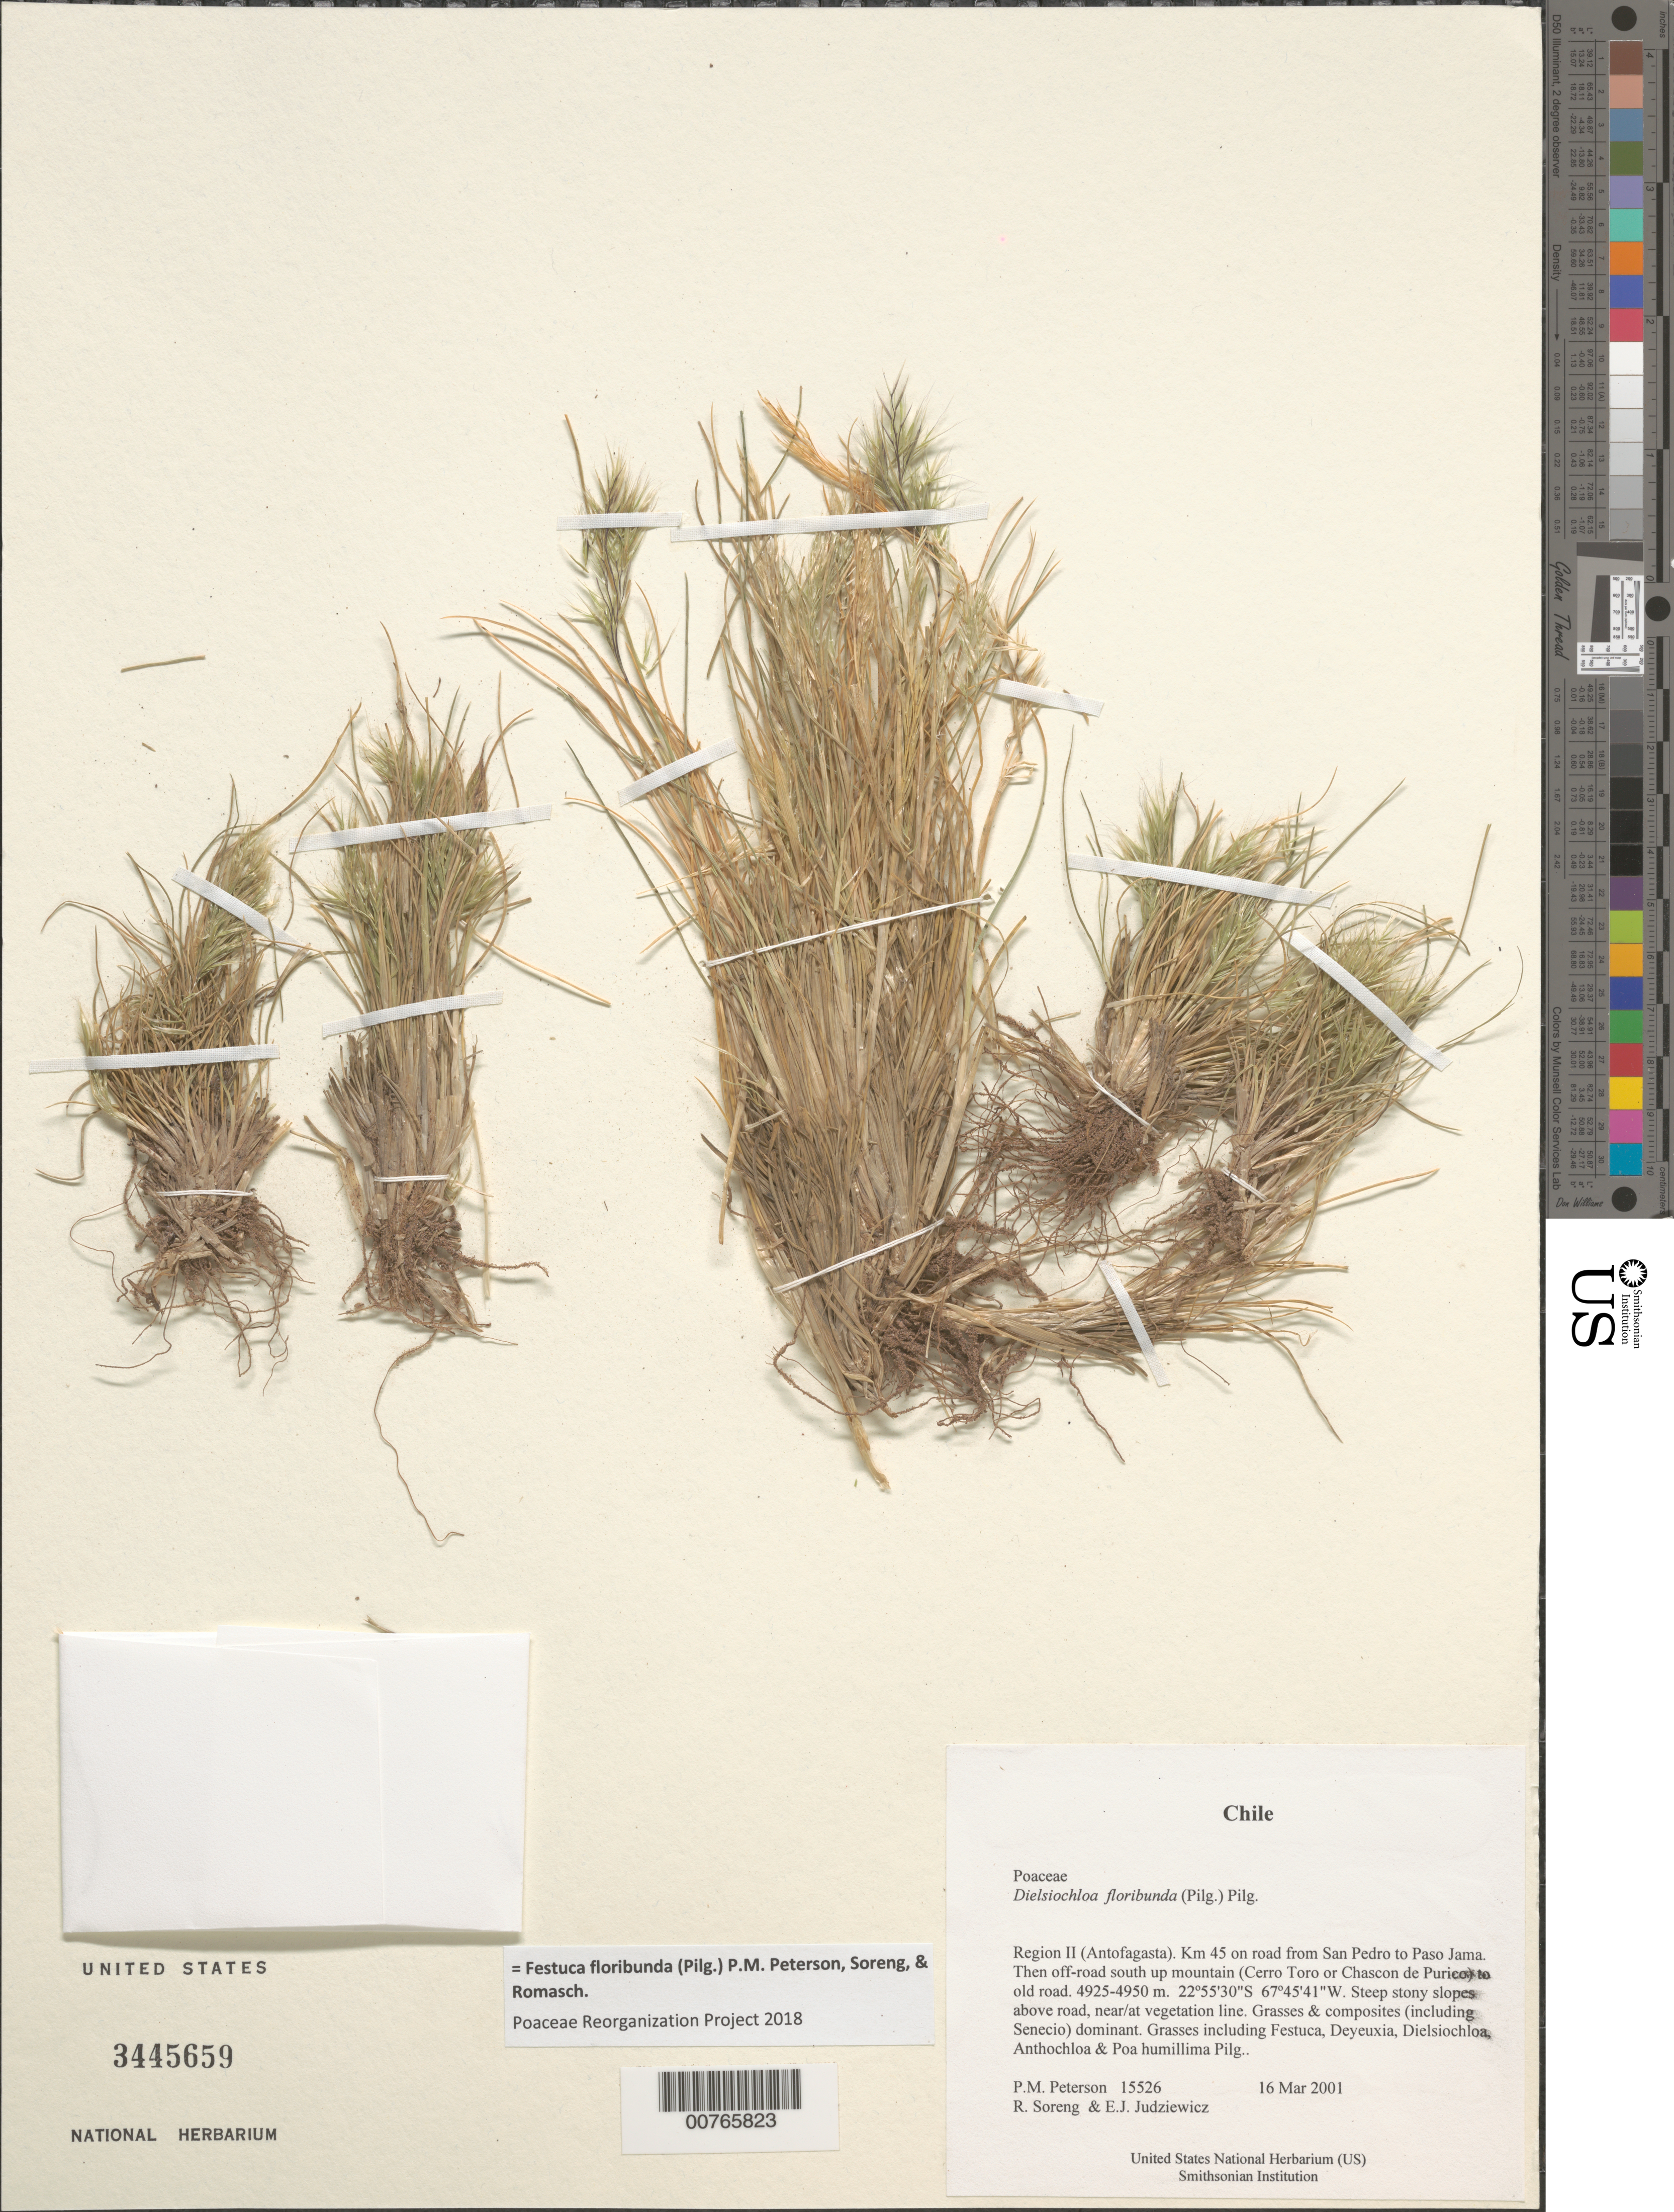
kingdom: Plantae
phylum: Tracheophyta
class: Liliopsida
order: Poales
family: Poaceae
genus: Festuca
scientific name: Festuca floribunda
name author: (Pilg.) P.M. Peterson et al.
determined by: Poaceae Reorganization Project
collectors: P. M. Peterson, R. J. Soreng & E. J. Judziewicz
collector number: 15526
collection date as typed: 16 Mar 2001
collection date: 2001-03-16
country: Chile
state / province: Antofagasta (II)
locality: Km 45 on road from San Pedro to Paso Jama. Then off-road south up mountain (Cerro Toro or Chascon de Purico) to old road.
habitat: Steep stony slopes above road, near/at vegetation line.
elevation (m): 4925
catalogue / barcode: US 3445659